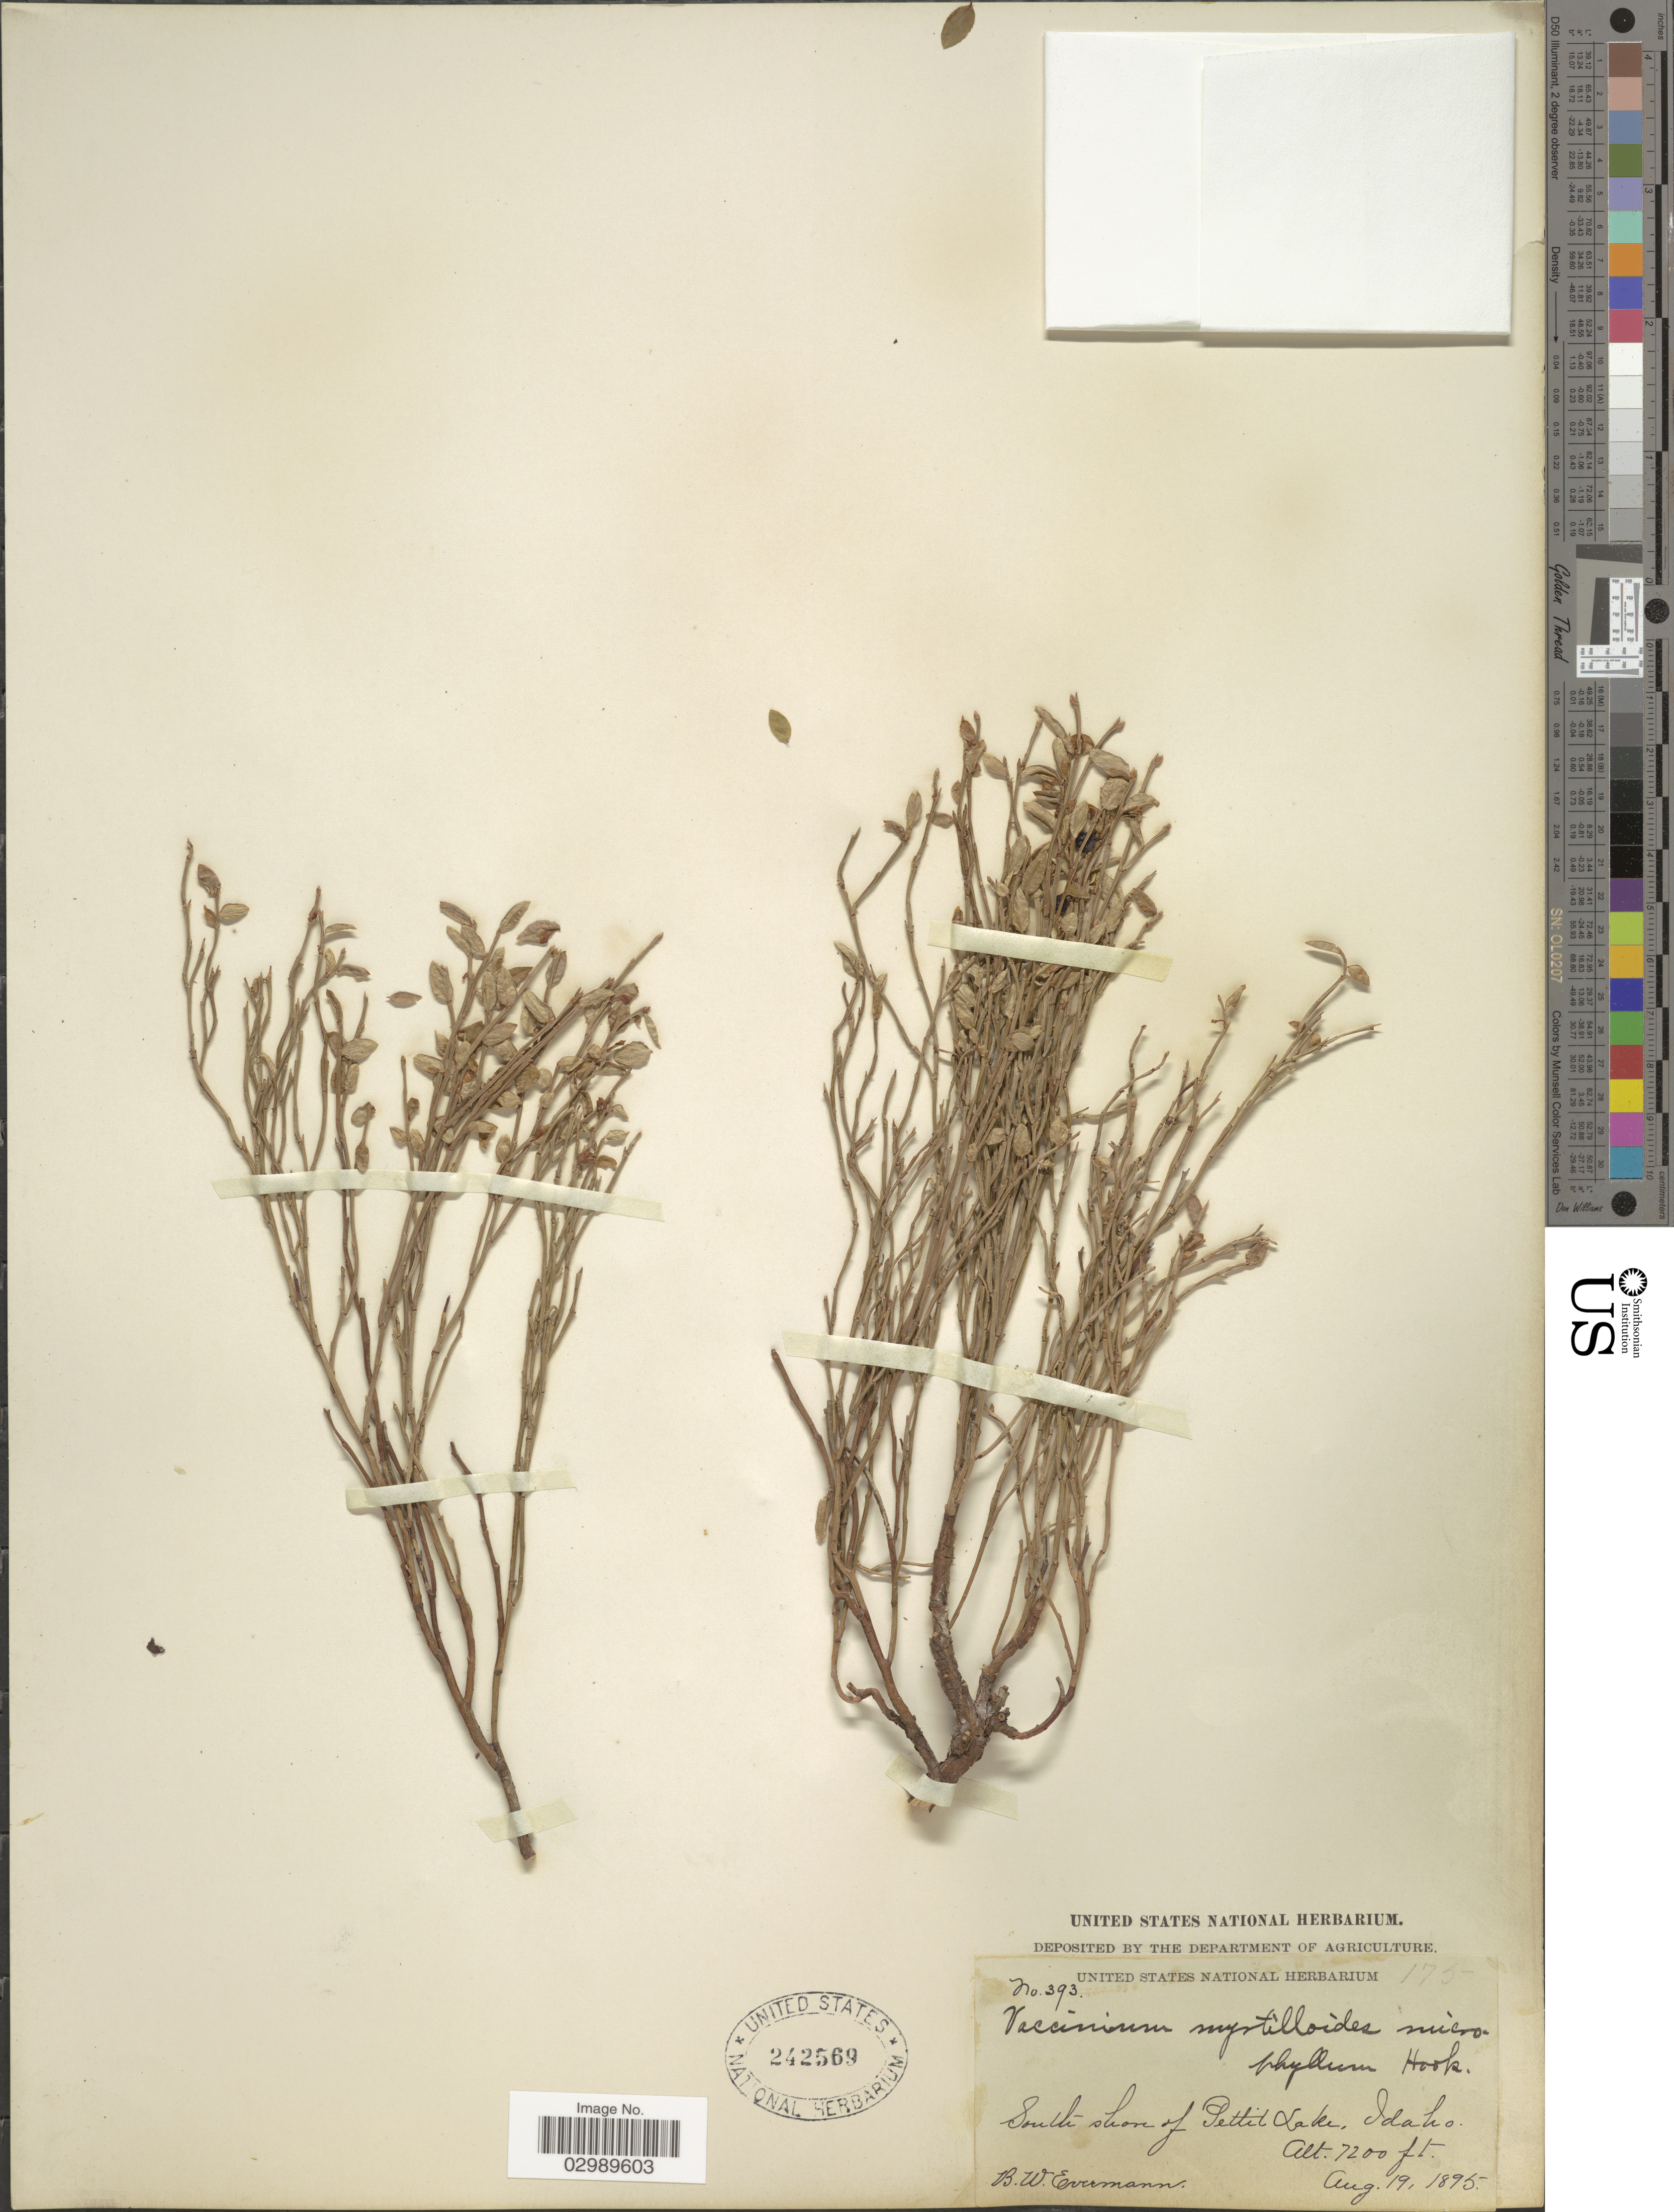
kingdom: Plantae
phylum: Tracheophyta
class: Magnoliopsida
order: Ericales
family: Ericaceae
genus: Vaccinium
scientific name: Vaccinium scoparium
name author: Leiberg ex Coville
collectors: B. W. Evermann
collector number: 393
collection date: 1895-08-19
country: United States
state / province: Idaho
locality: South shore of Pettit Lake.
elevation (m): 2195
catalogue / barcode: US 242569